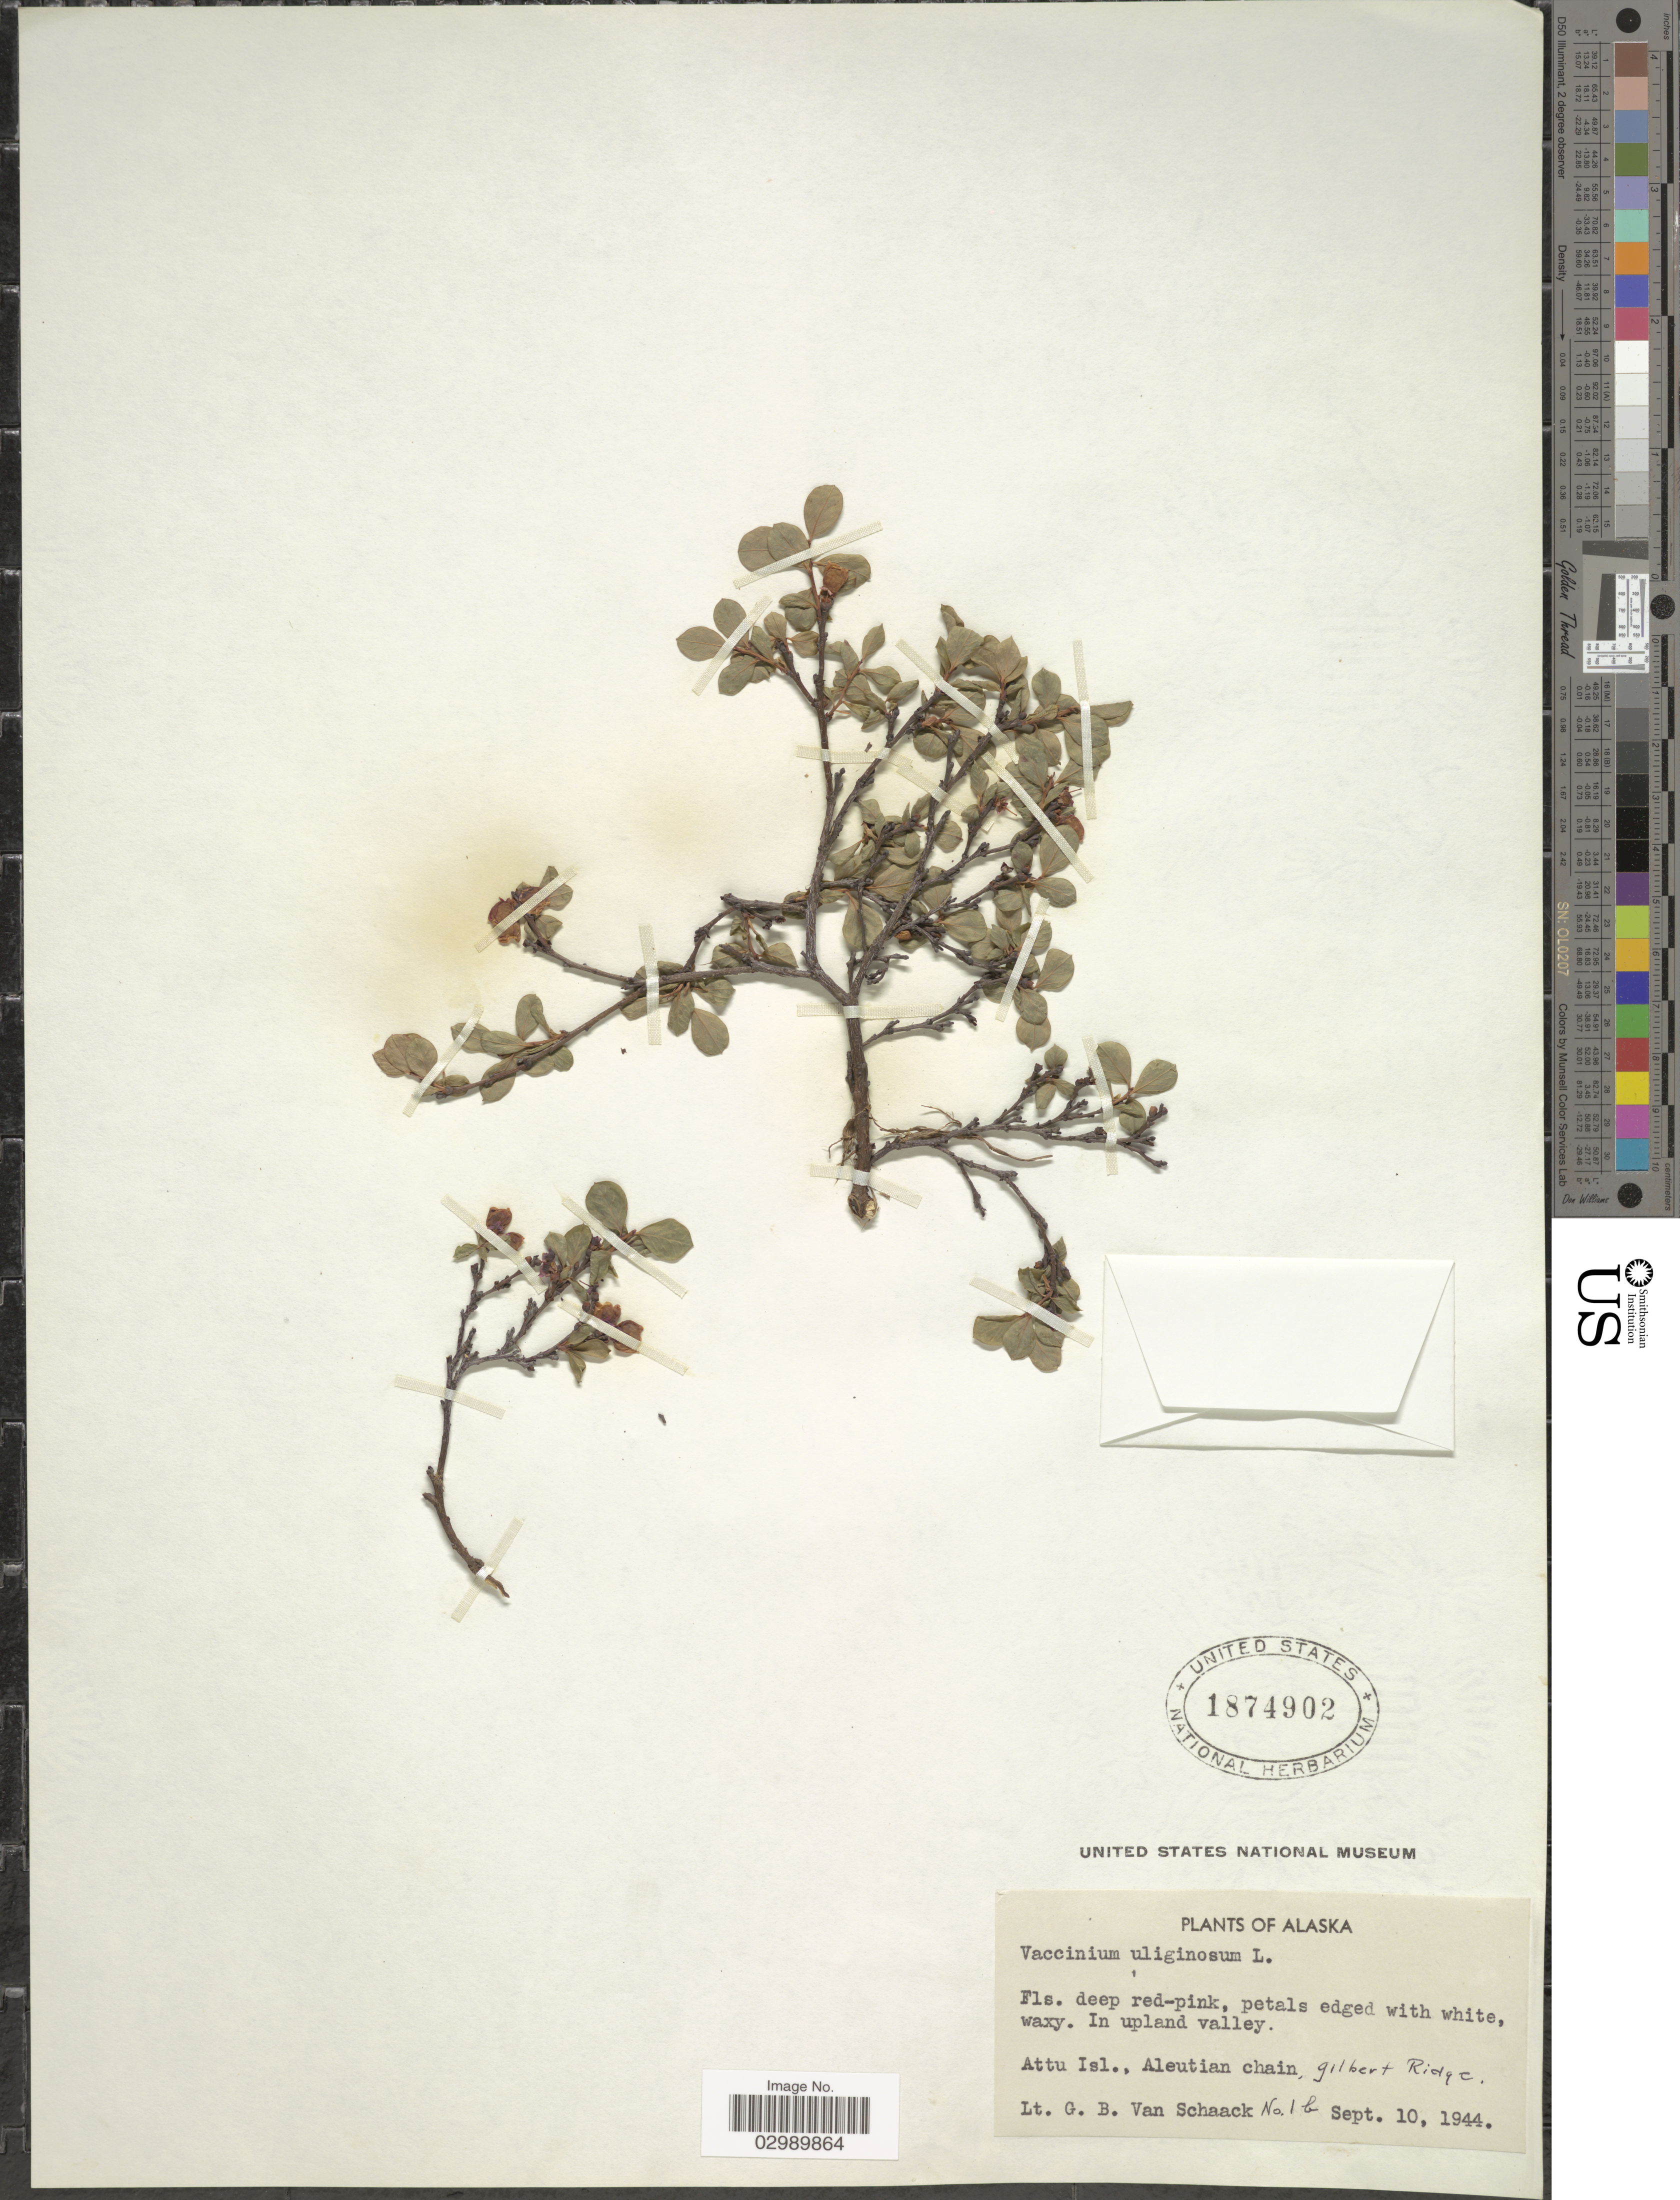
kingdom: Plantae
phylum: Tracheophyta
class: Magnoliopsida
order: Ericales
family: Ericaceae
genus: Vaccinium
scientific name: Vaccinium uliginosum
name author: L.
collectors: G. Van Schaack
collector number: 1b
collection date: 1944-09-10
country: United States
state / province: Alaska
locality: Attu Isl., Aleutian Chain, Gilbert Ridge.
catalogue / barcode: US 1874902